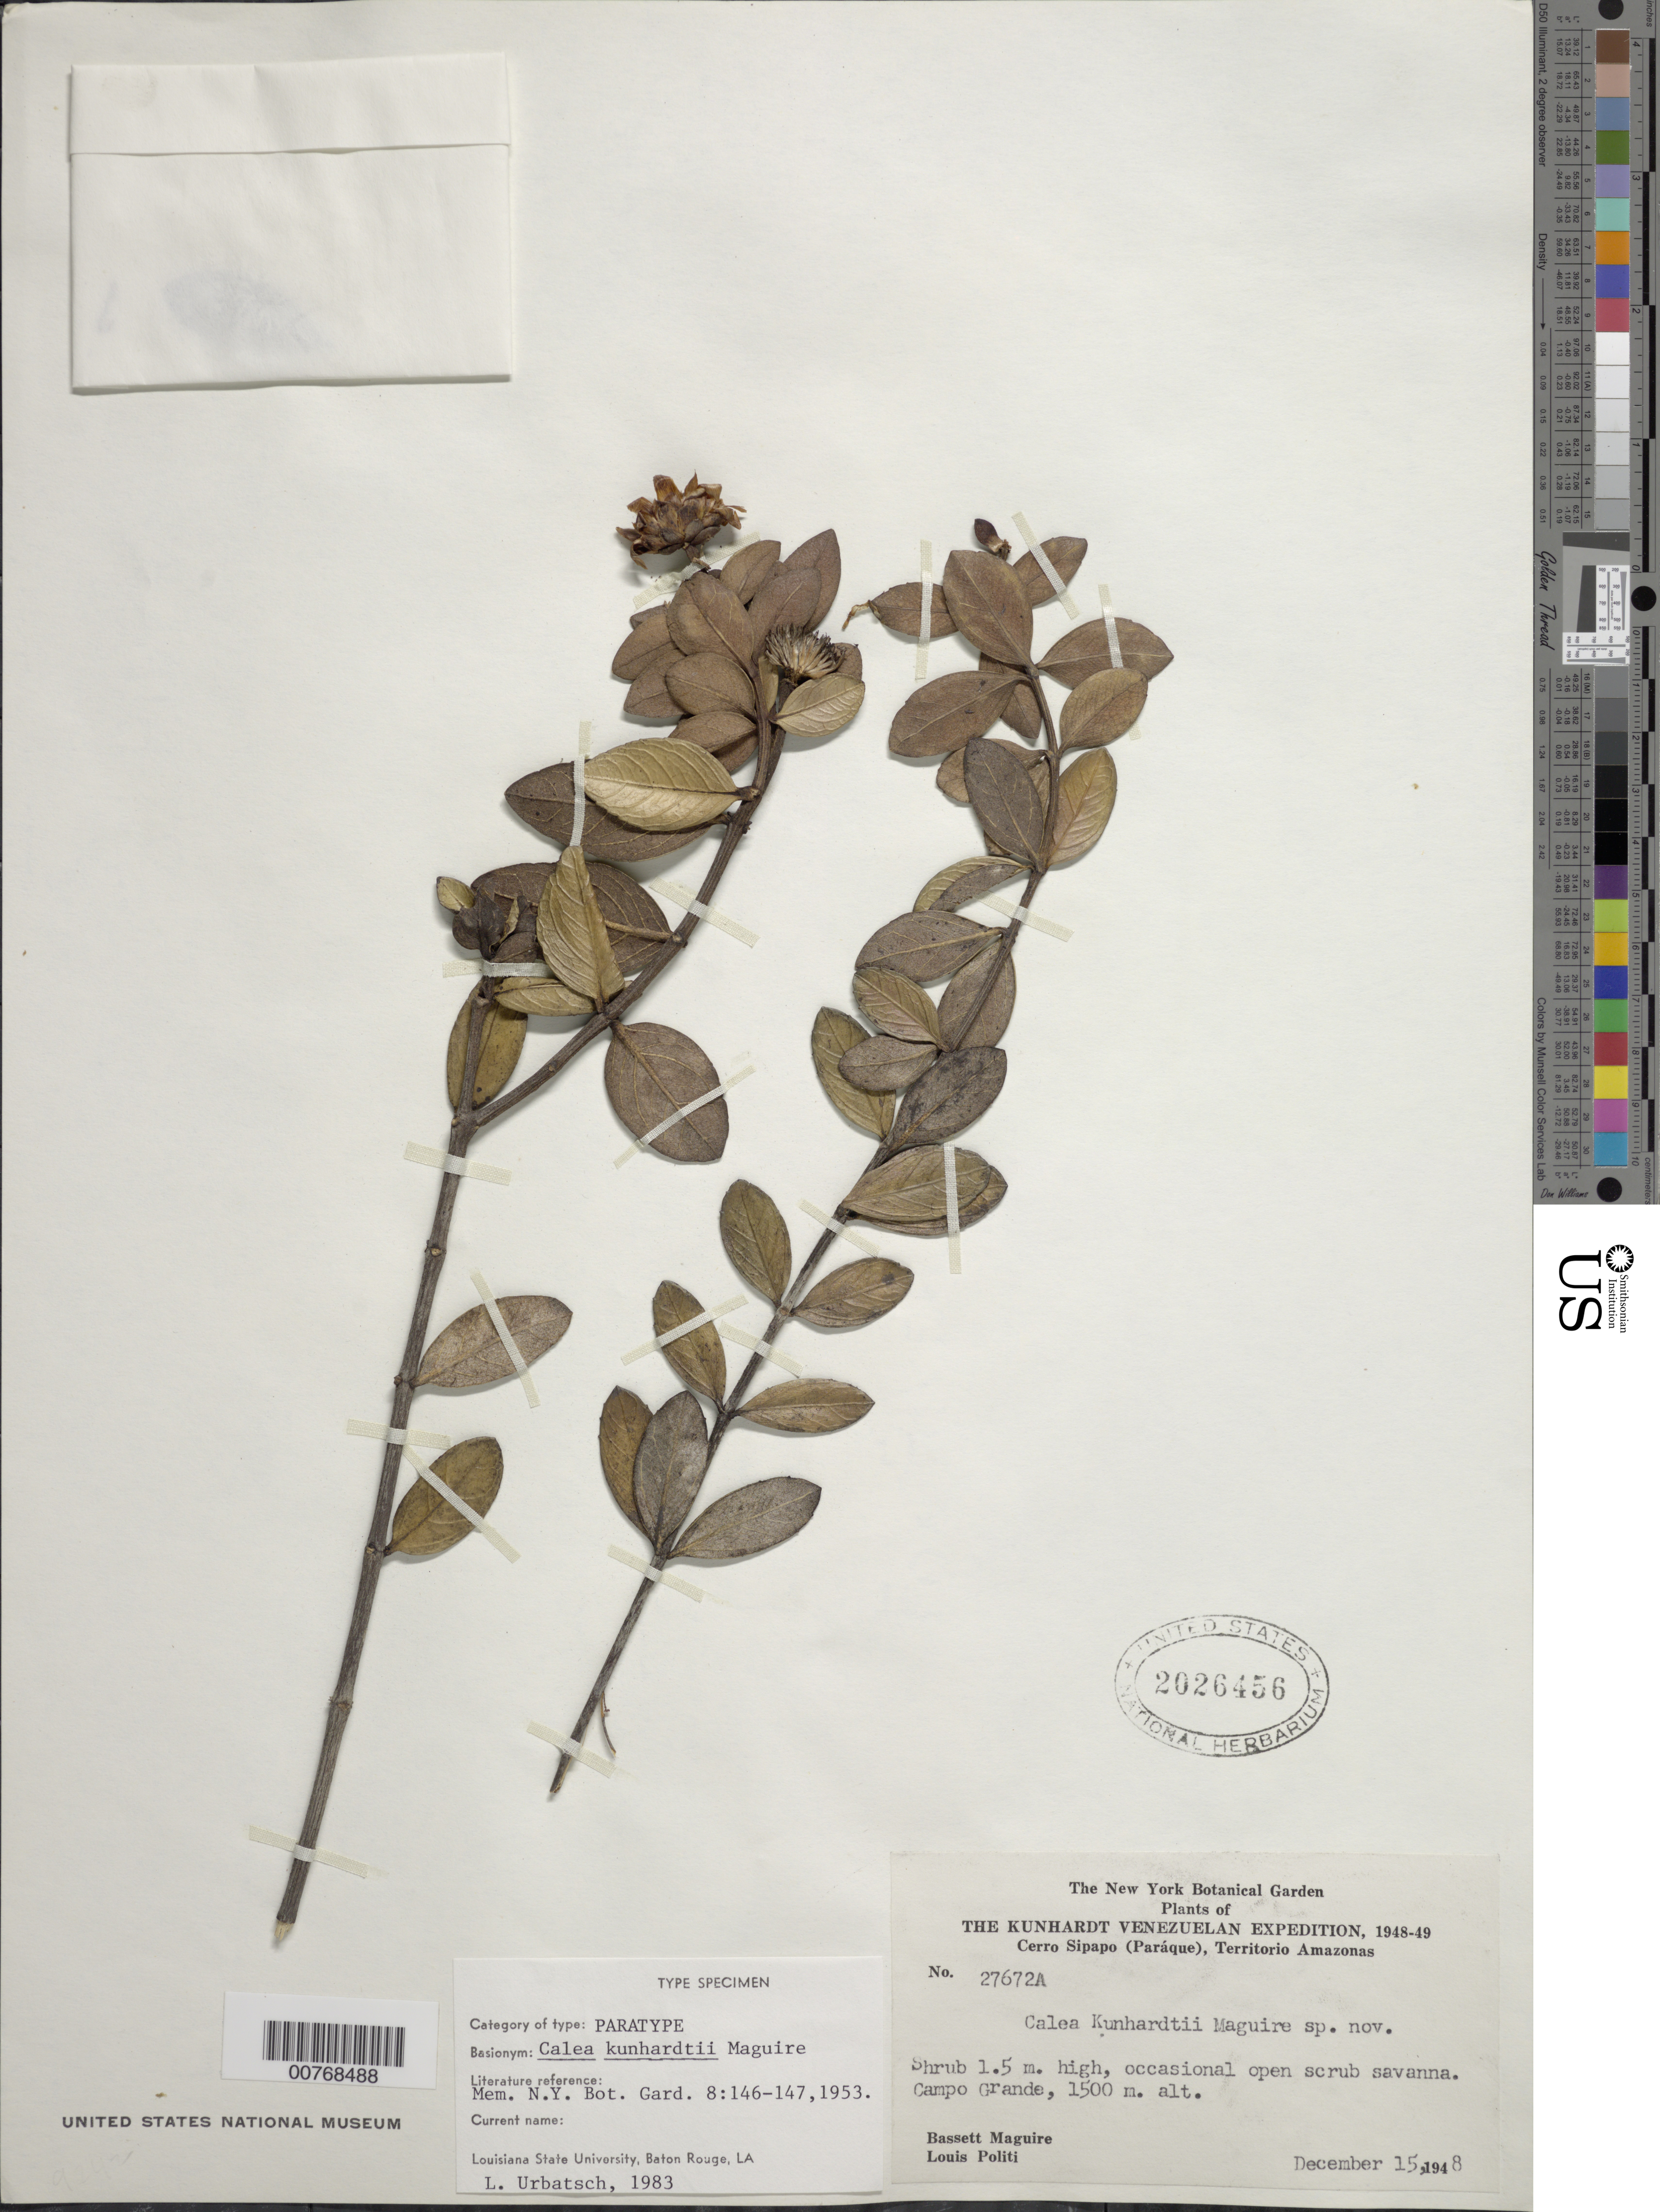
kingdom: Plantae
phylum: Tracheophyta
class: Magnoliopsida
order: Asterales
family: Asteraceae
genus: Calea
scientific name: Calea kristiniae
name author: Pruski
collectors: B. Maguire & L. Politi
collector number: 27672 A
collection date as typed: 15-Dec-48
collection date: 1948-12-15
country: Venezuela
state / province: Amazonas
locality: Cerro Sipapo (Paráque), Campo Grande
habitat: Open scrub savanna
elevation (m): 1500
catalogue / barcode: US 2026456